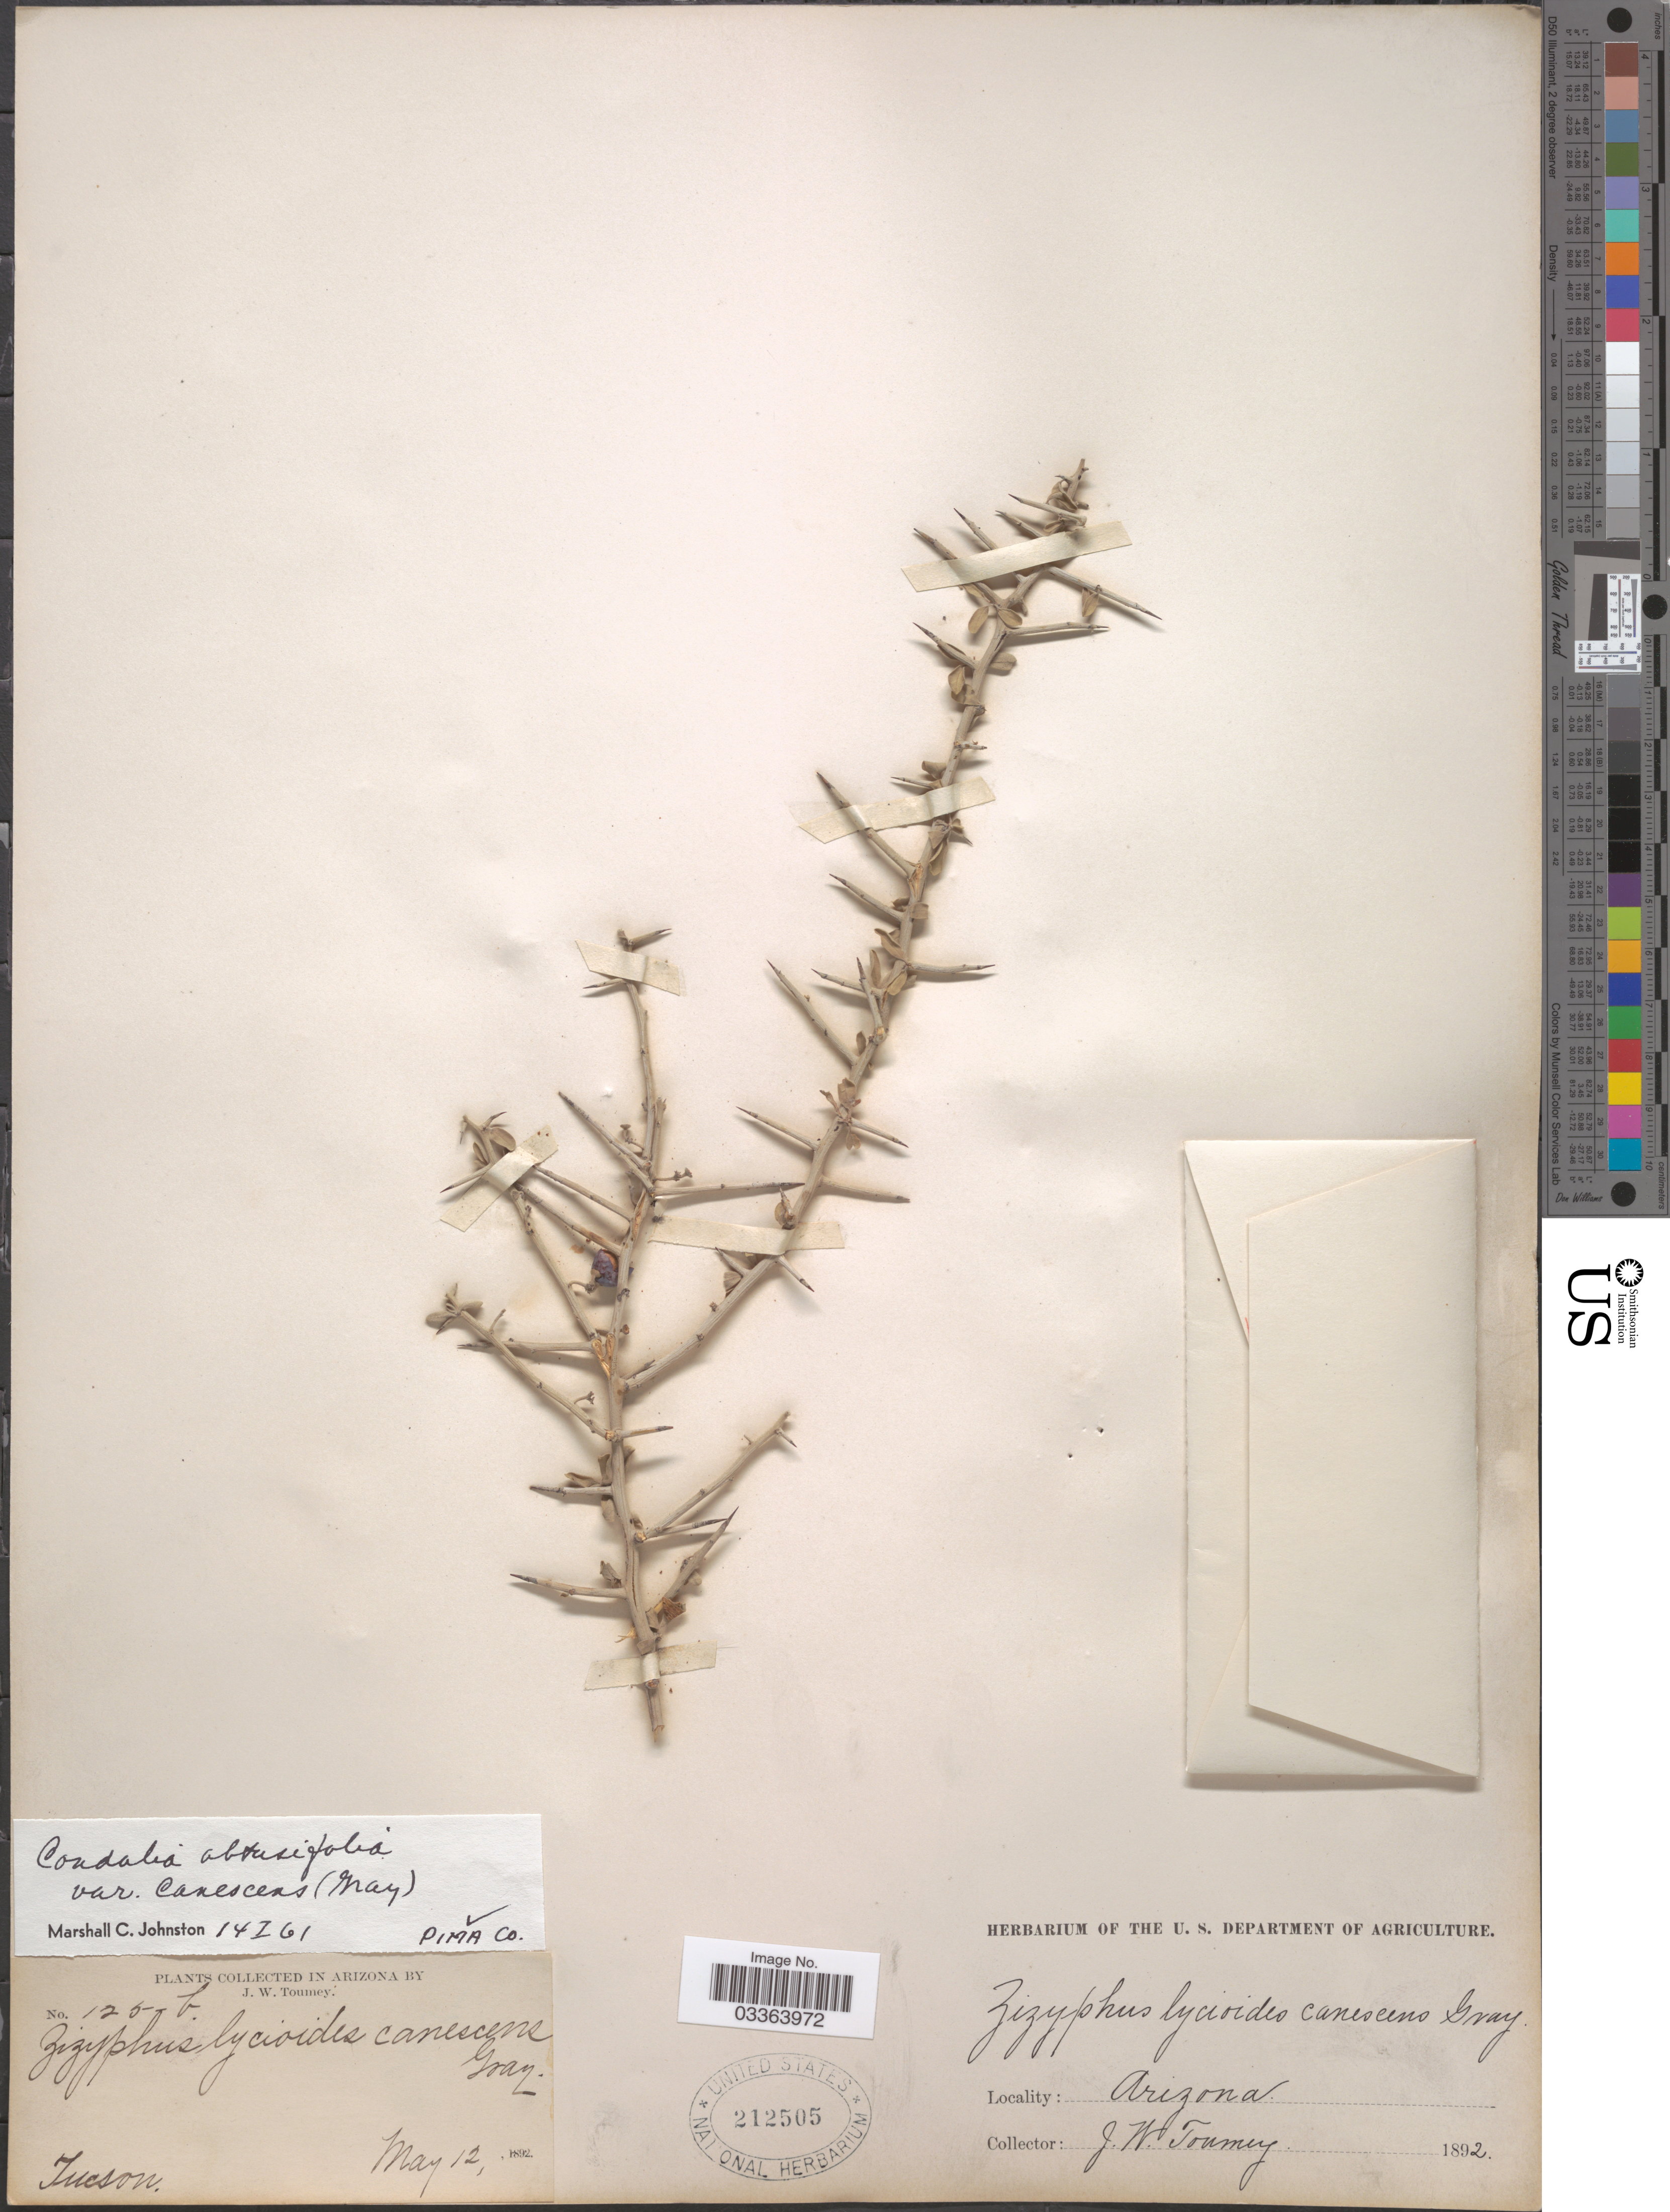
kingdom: Plantae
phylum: Tracheophyta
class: Magnoliopsida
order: Rosales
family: Rhamnaceae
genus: Sarcomphalus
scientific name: Sarcomphalus obtusifolius var. canescens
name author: (A. Gray) Hauenschild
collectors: J. W. Toumey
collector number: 125b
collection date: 1892-05-12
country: United States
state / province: Arizona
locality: Tucson.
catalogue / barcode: US 212505